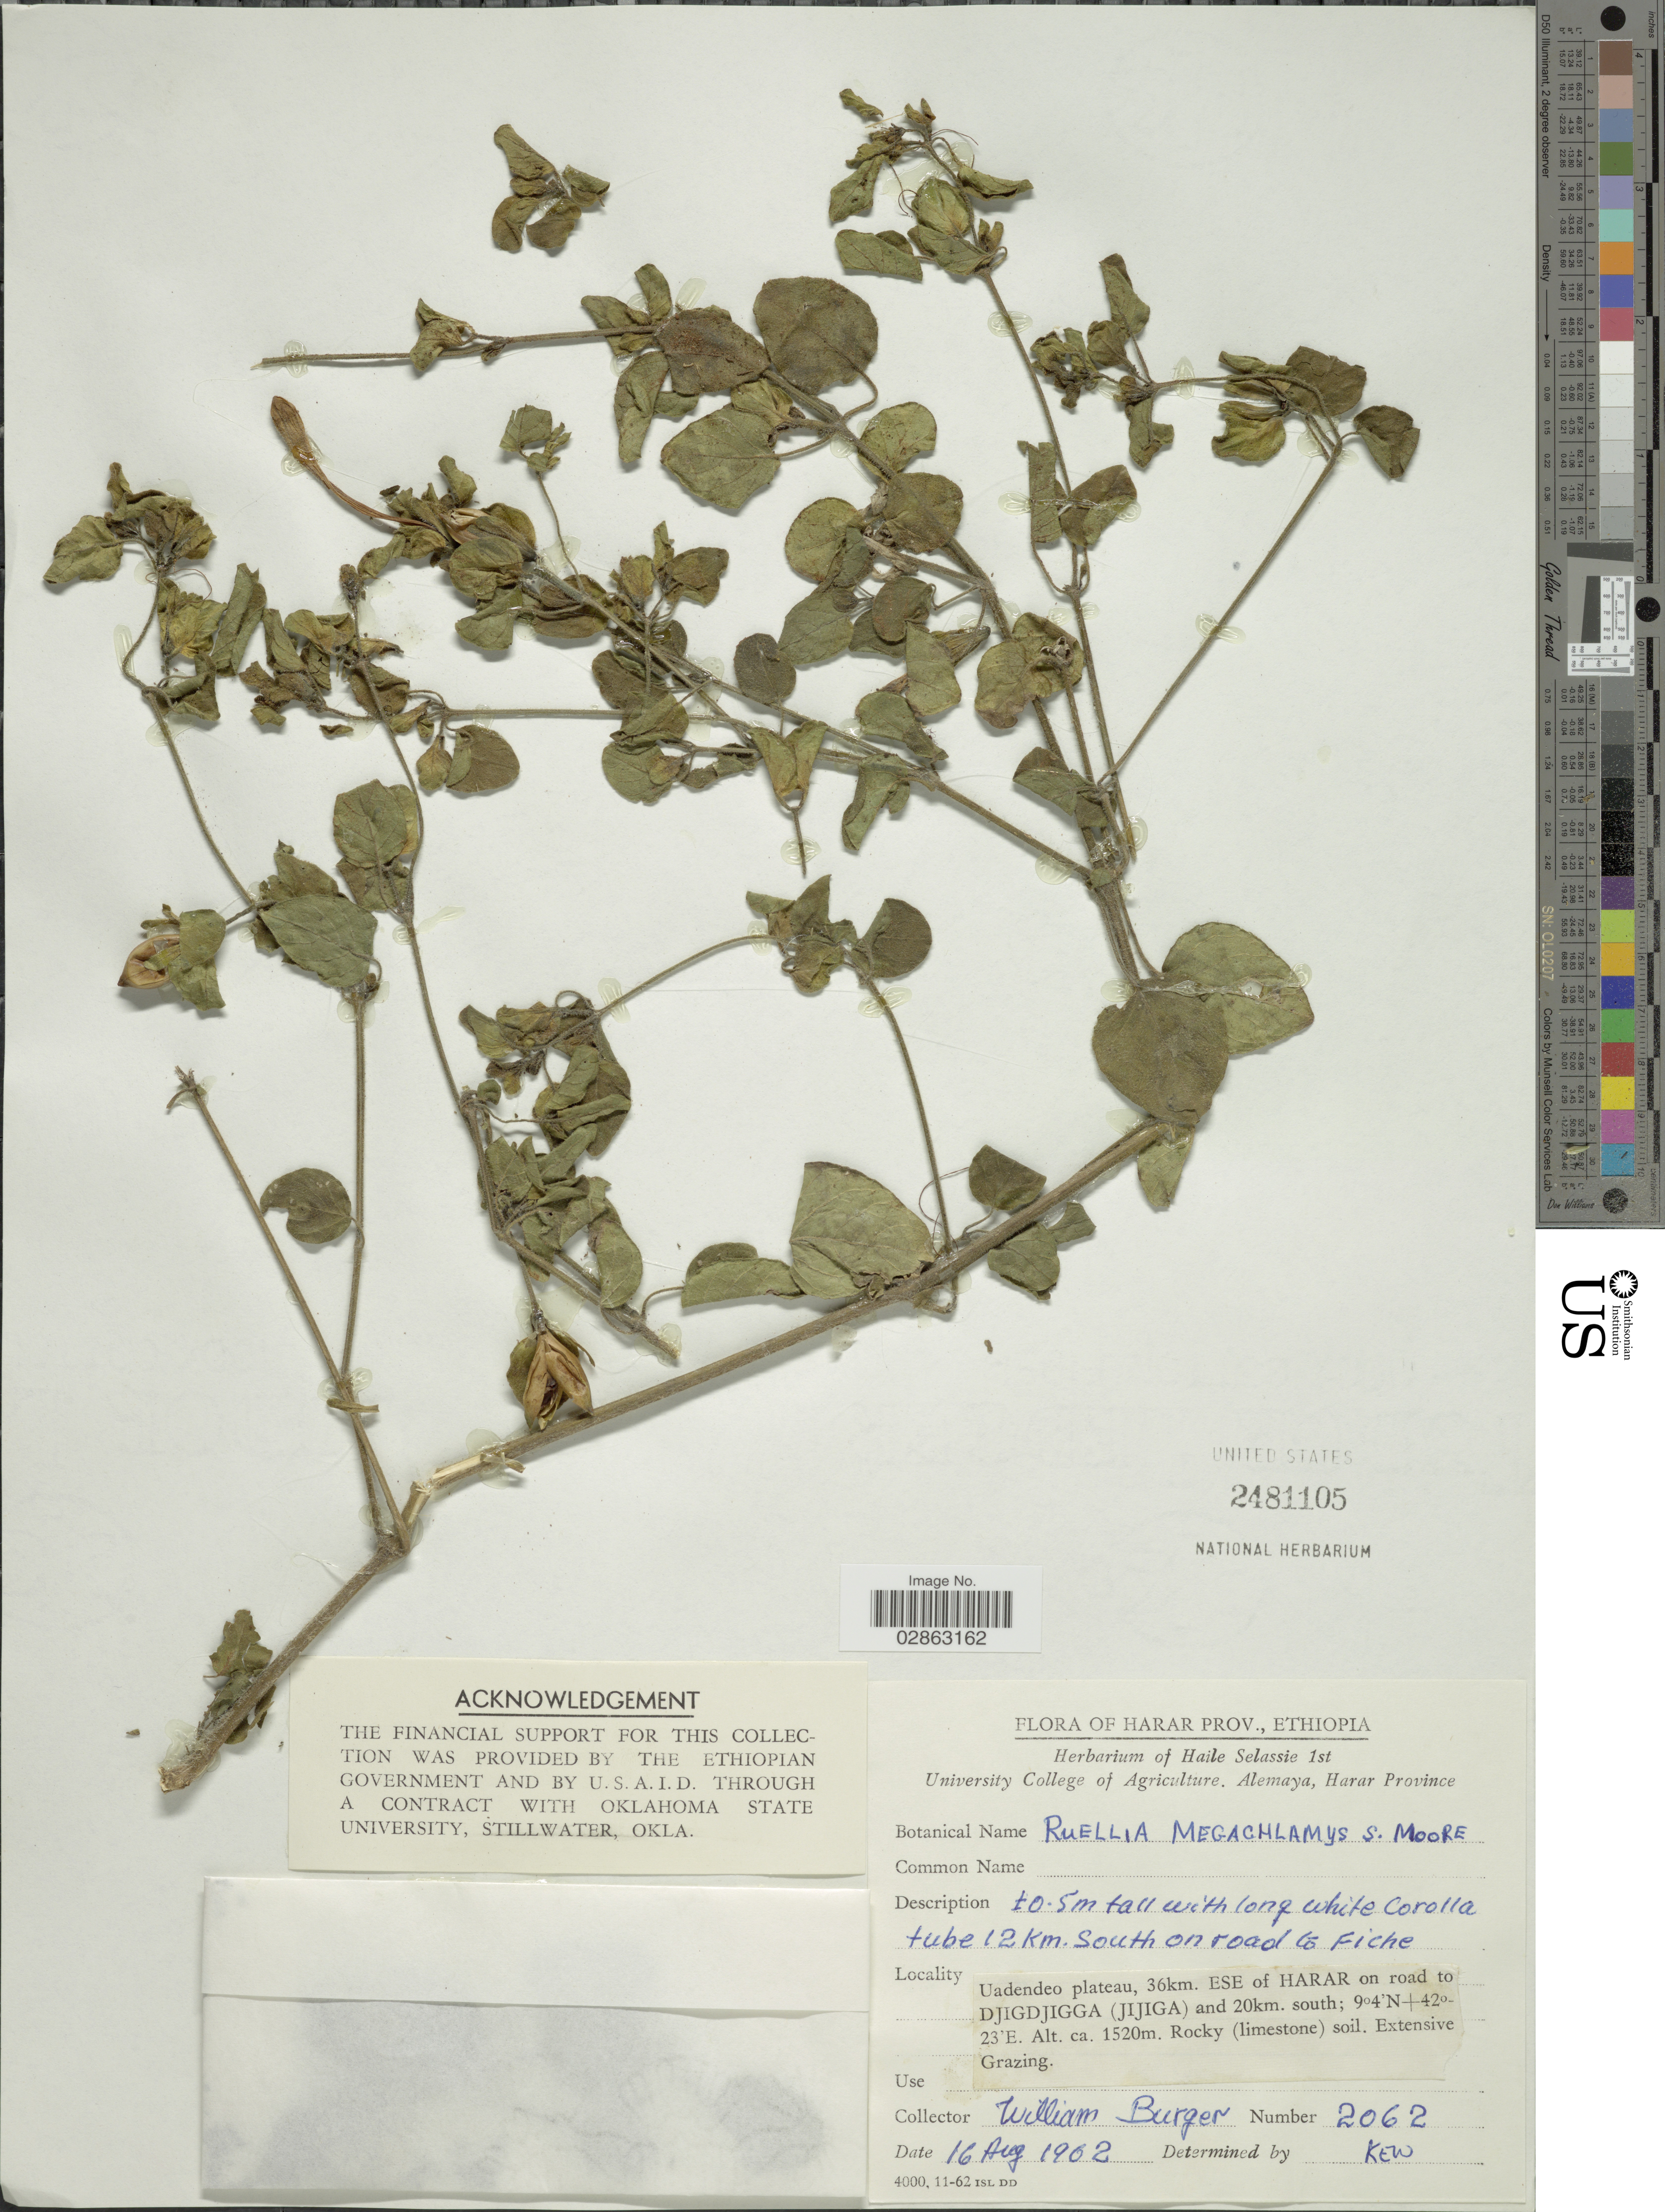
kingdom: Plantae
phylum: Tracheophyta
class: Magnoliopsida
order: Lamiales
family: Acanthaceae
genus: Ruellia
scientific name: Ruellia megachlamys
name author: S. Moore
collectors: W. Burger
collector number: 2062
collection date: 1962-08-16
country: Ethiopia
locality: Harar Prov. 12 km south on road to Fiche. Uadendeo plateau, 36 km ESE of Harar on road to Djigdjigga (Jijiga) and 20 km south.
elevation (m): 1520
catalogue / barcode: US 2481105